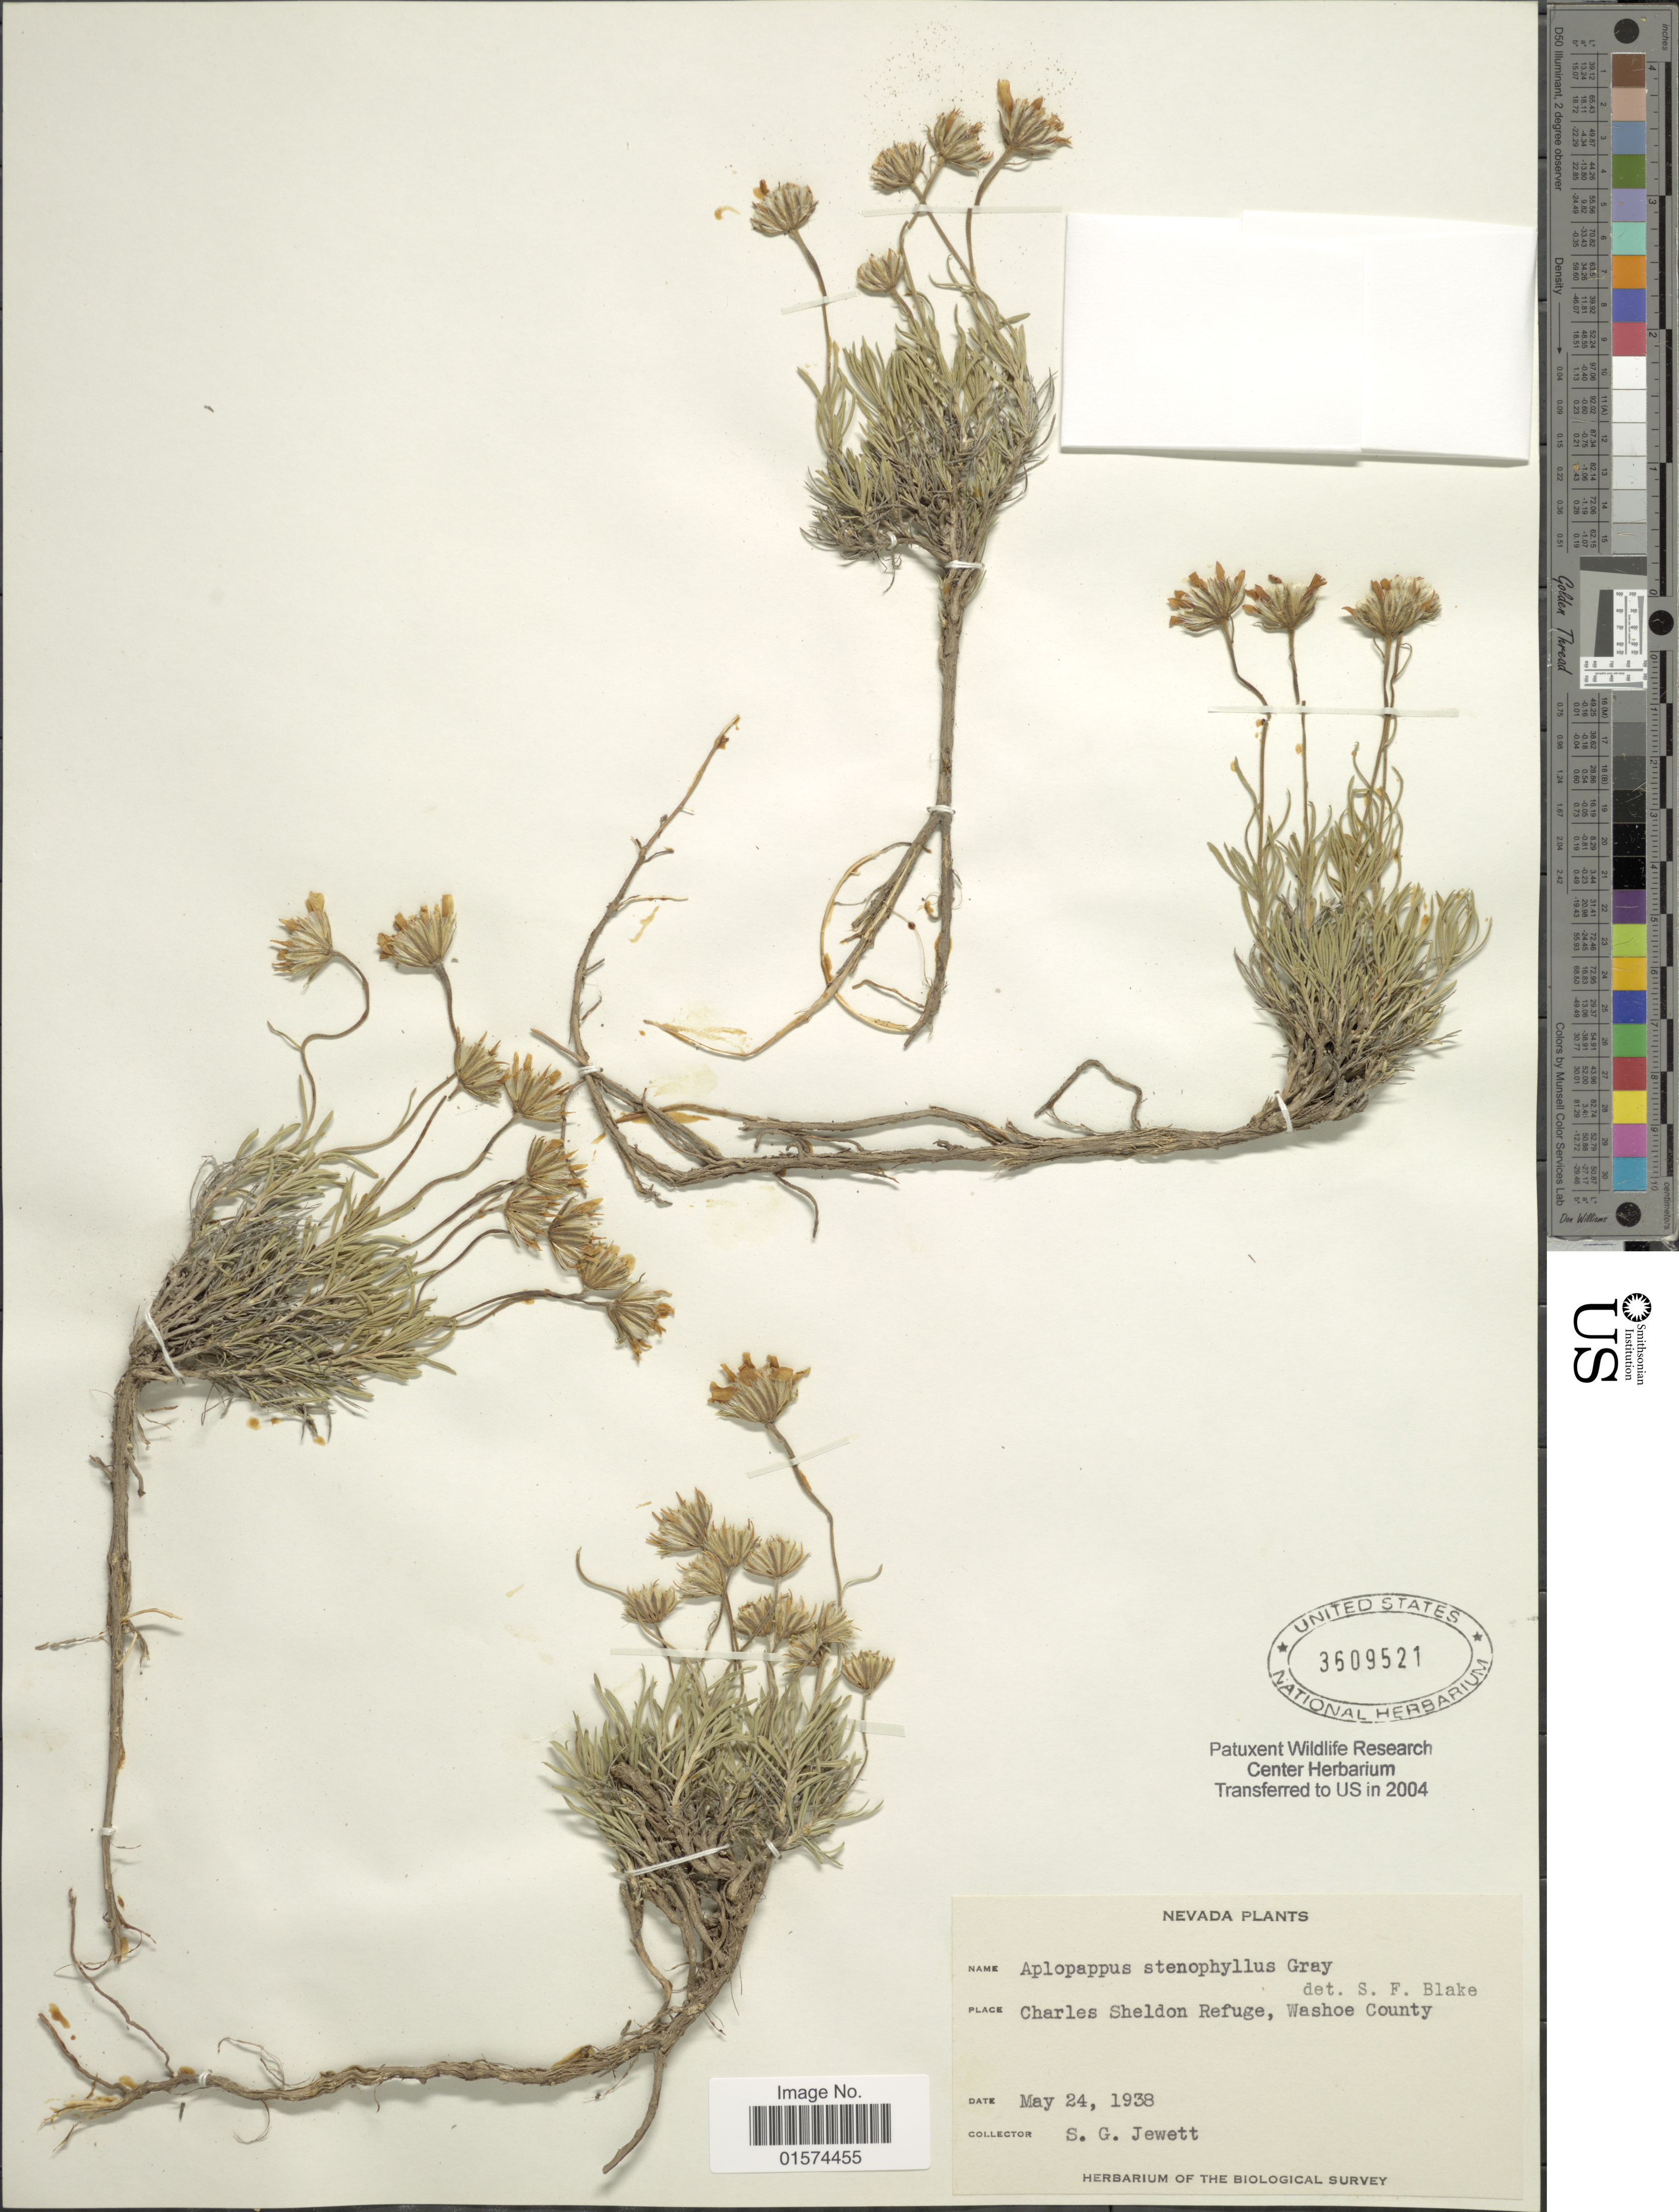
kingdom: Plantae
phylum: Tracheophyta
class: Magnoliopsida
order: Asterales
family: Asteraceae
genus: Nestotus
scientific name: Nestotus stenophyllus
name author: (A. Gray) R.P.Roberts et al.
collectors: S. Jewett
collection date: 1938-05-24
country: United States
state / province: Nevada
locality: Charles Sheldon Refuge, Washoe County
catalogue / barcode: US 3609521